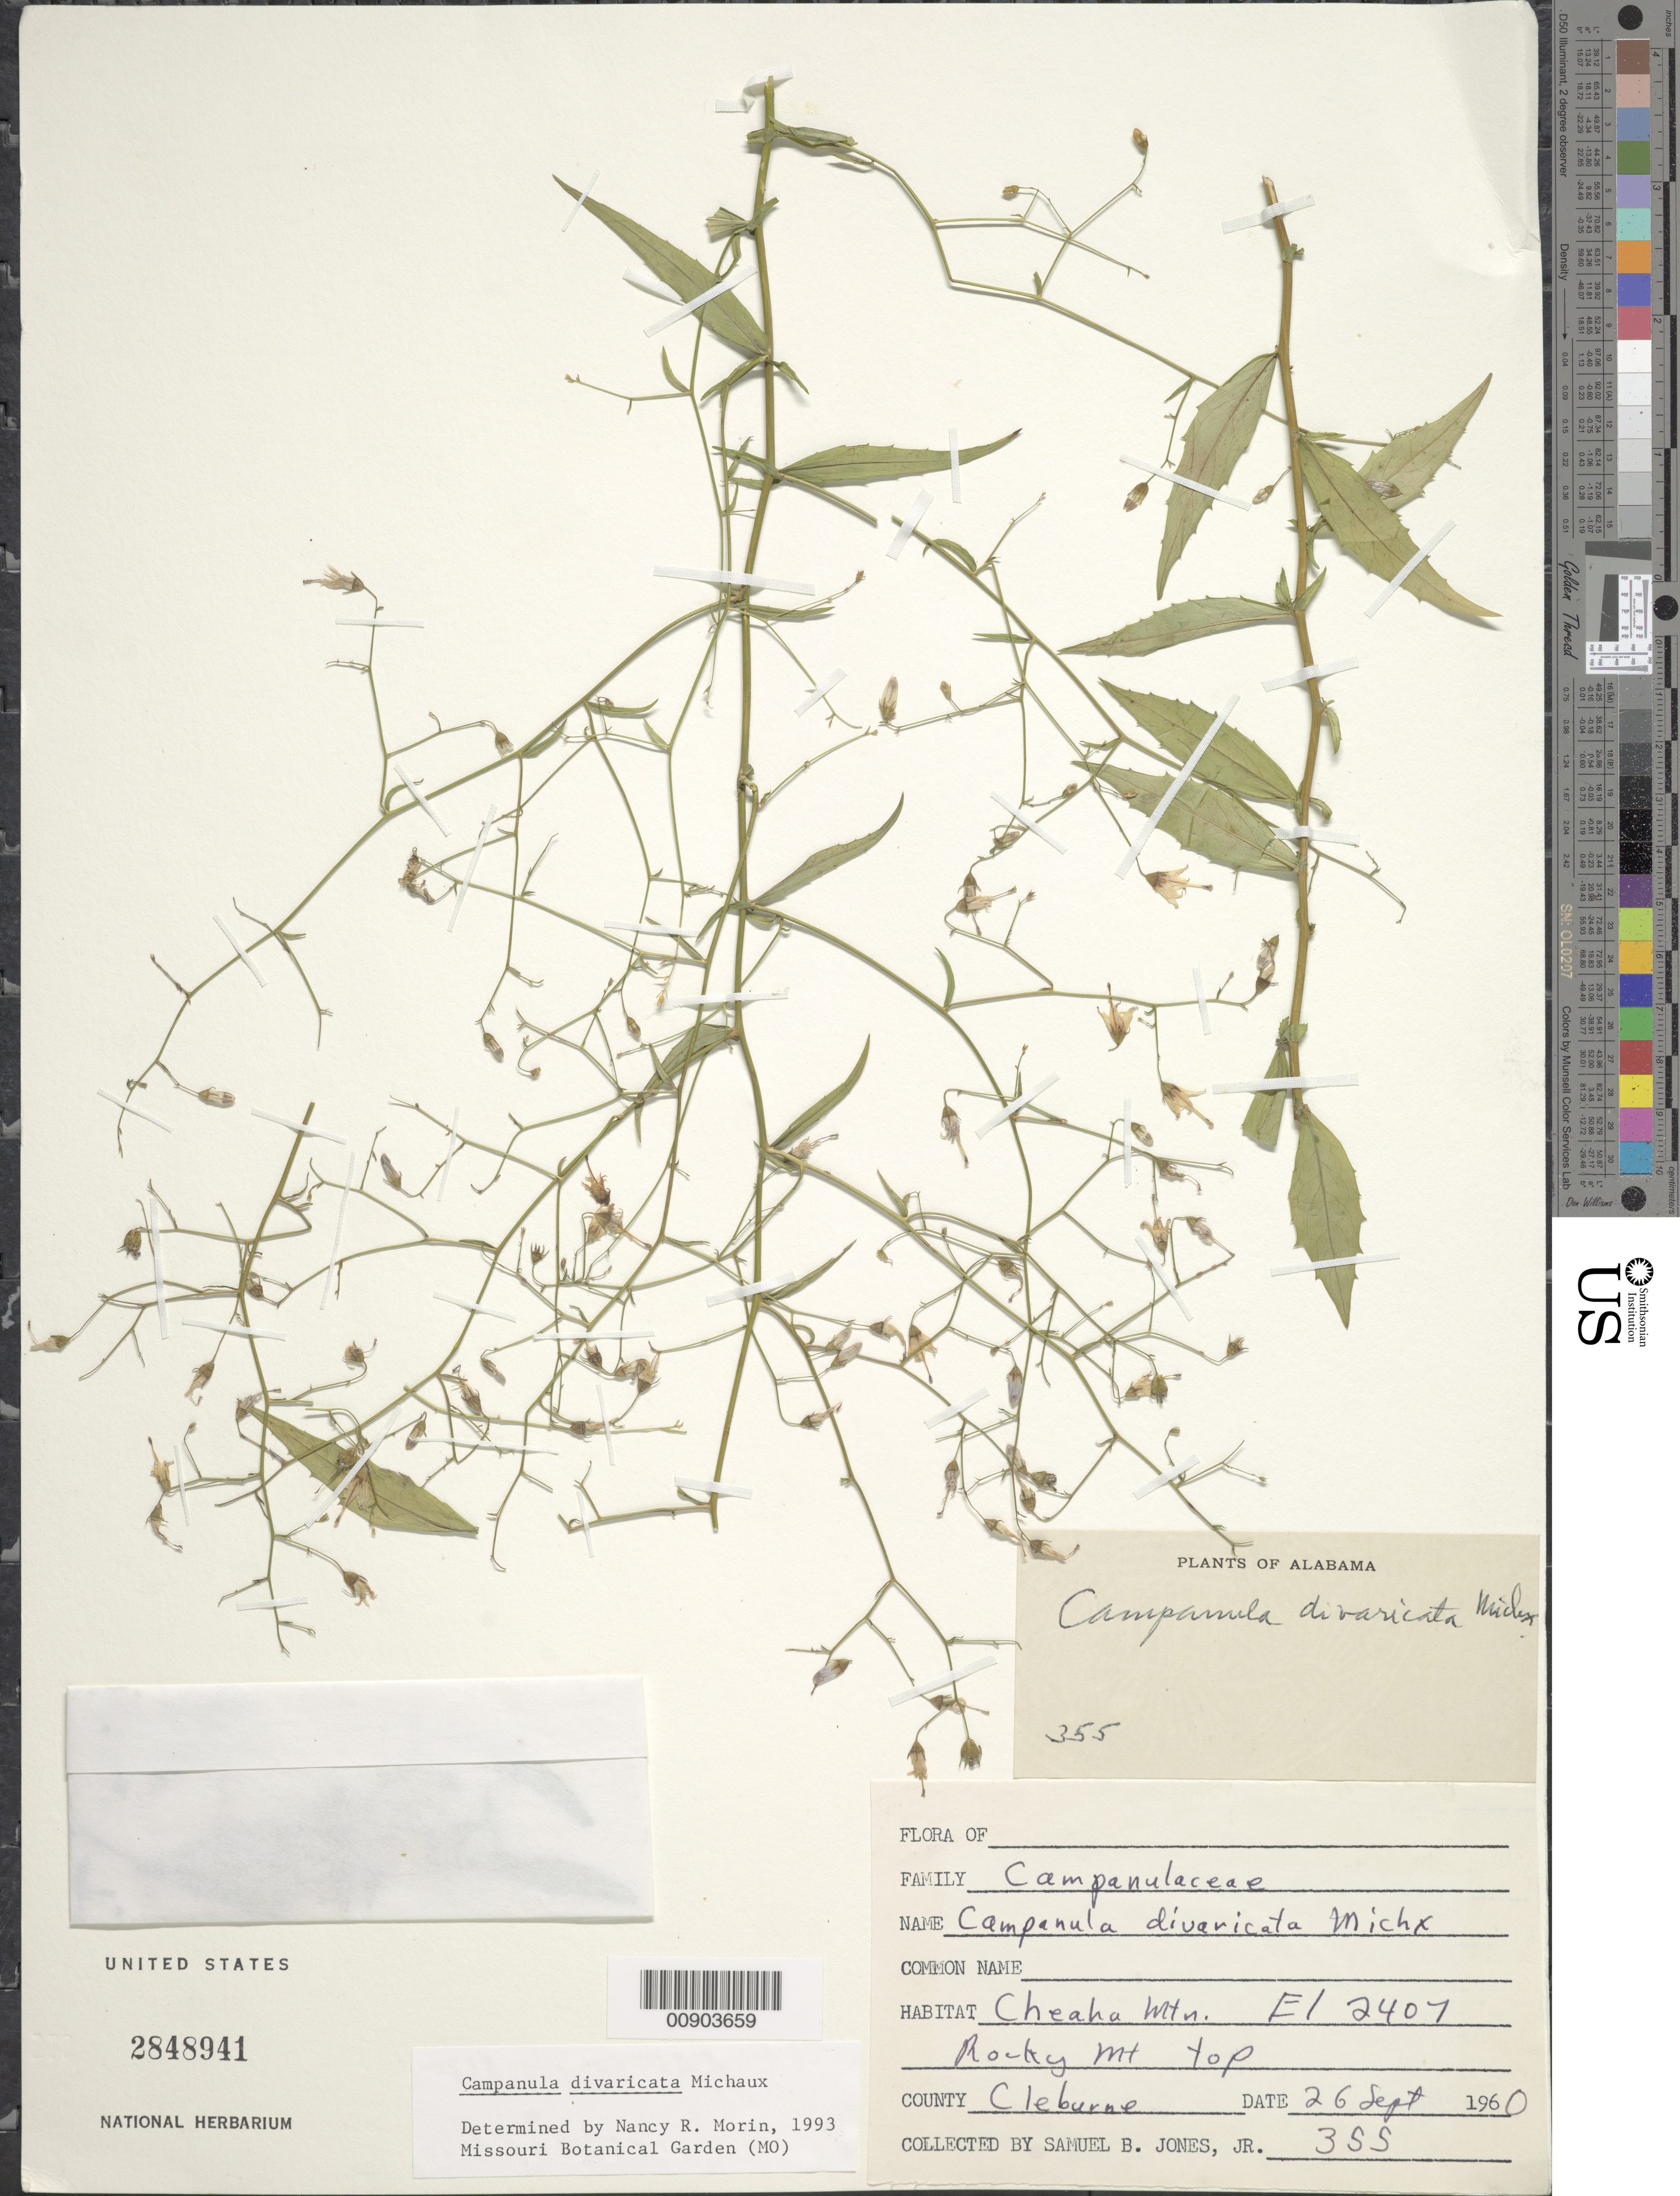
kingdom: Plantae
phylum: Tracheophyta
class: Magnoliopsida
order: Asterales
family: Campanulaceae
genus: Campanula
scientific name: Campanula divaricata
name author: Michx.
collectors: S. B. Jones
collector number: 355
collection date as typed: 26 Sept 1960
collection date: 1960-09-26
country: United States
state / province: Alabama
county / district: Cleburne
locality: Cheaha Mountain.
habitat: Rocky Mountain top.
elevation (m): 734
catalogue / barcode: US 2848941